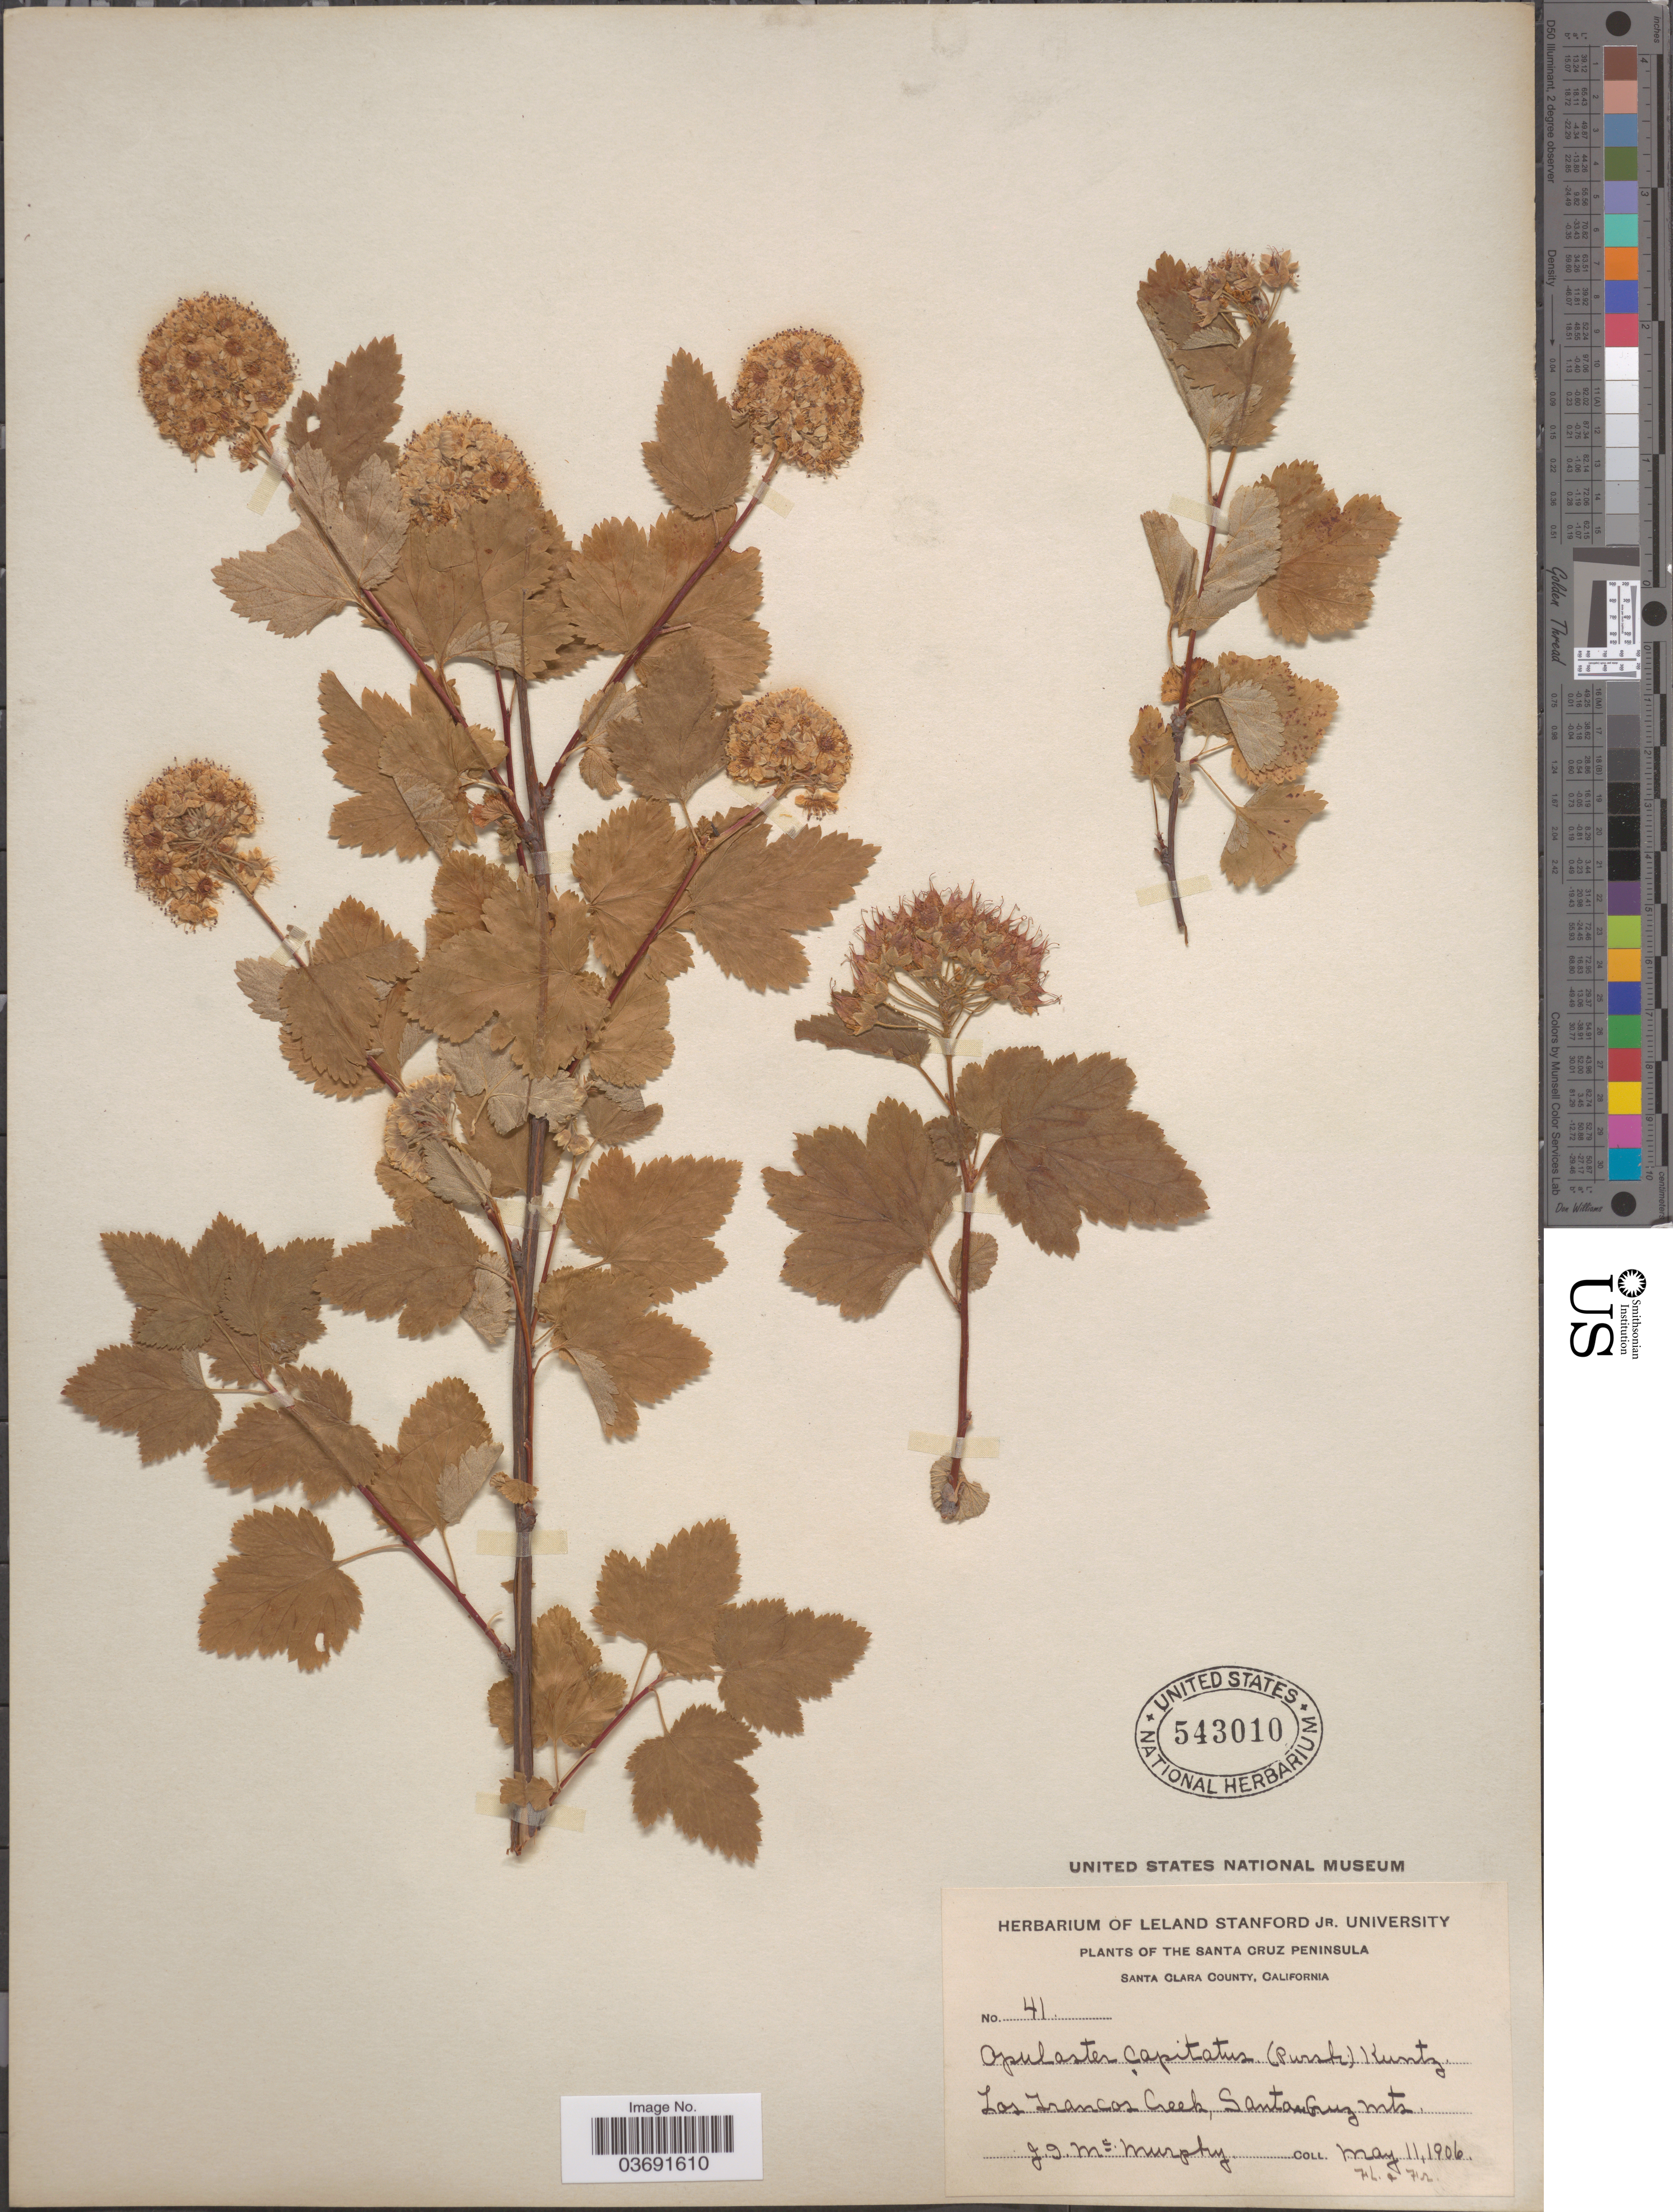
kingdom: Plantae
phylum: Tracheophyta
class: Magnoliopsida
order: Rosales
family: Rosaceae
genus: Physocarpus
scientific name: Physocarpus capitatus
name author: (Pursh) Kuntze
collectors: J. McMurphy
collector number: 41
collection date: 1906-05-11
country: United States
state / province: California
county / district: Santa Clara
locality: The Santa Cruz Peninsula. Santa Clara County. Los Trancos Creek, Santa Cruz Mts.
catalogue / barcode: US 543010